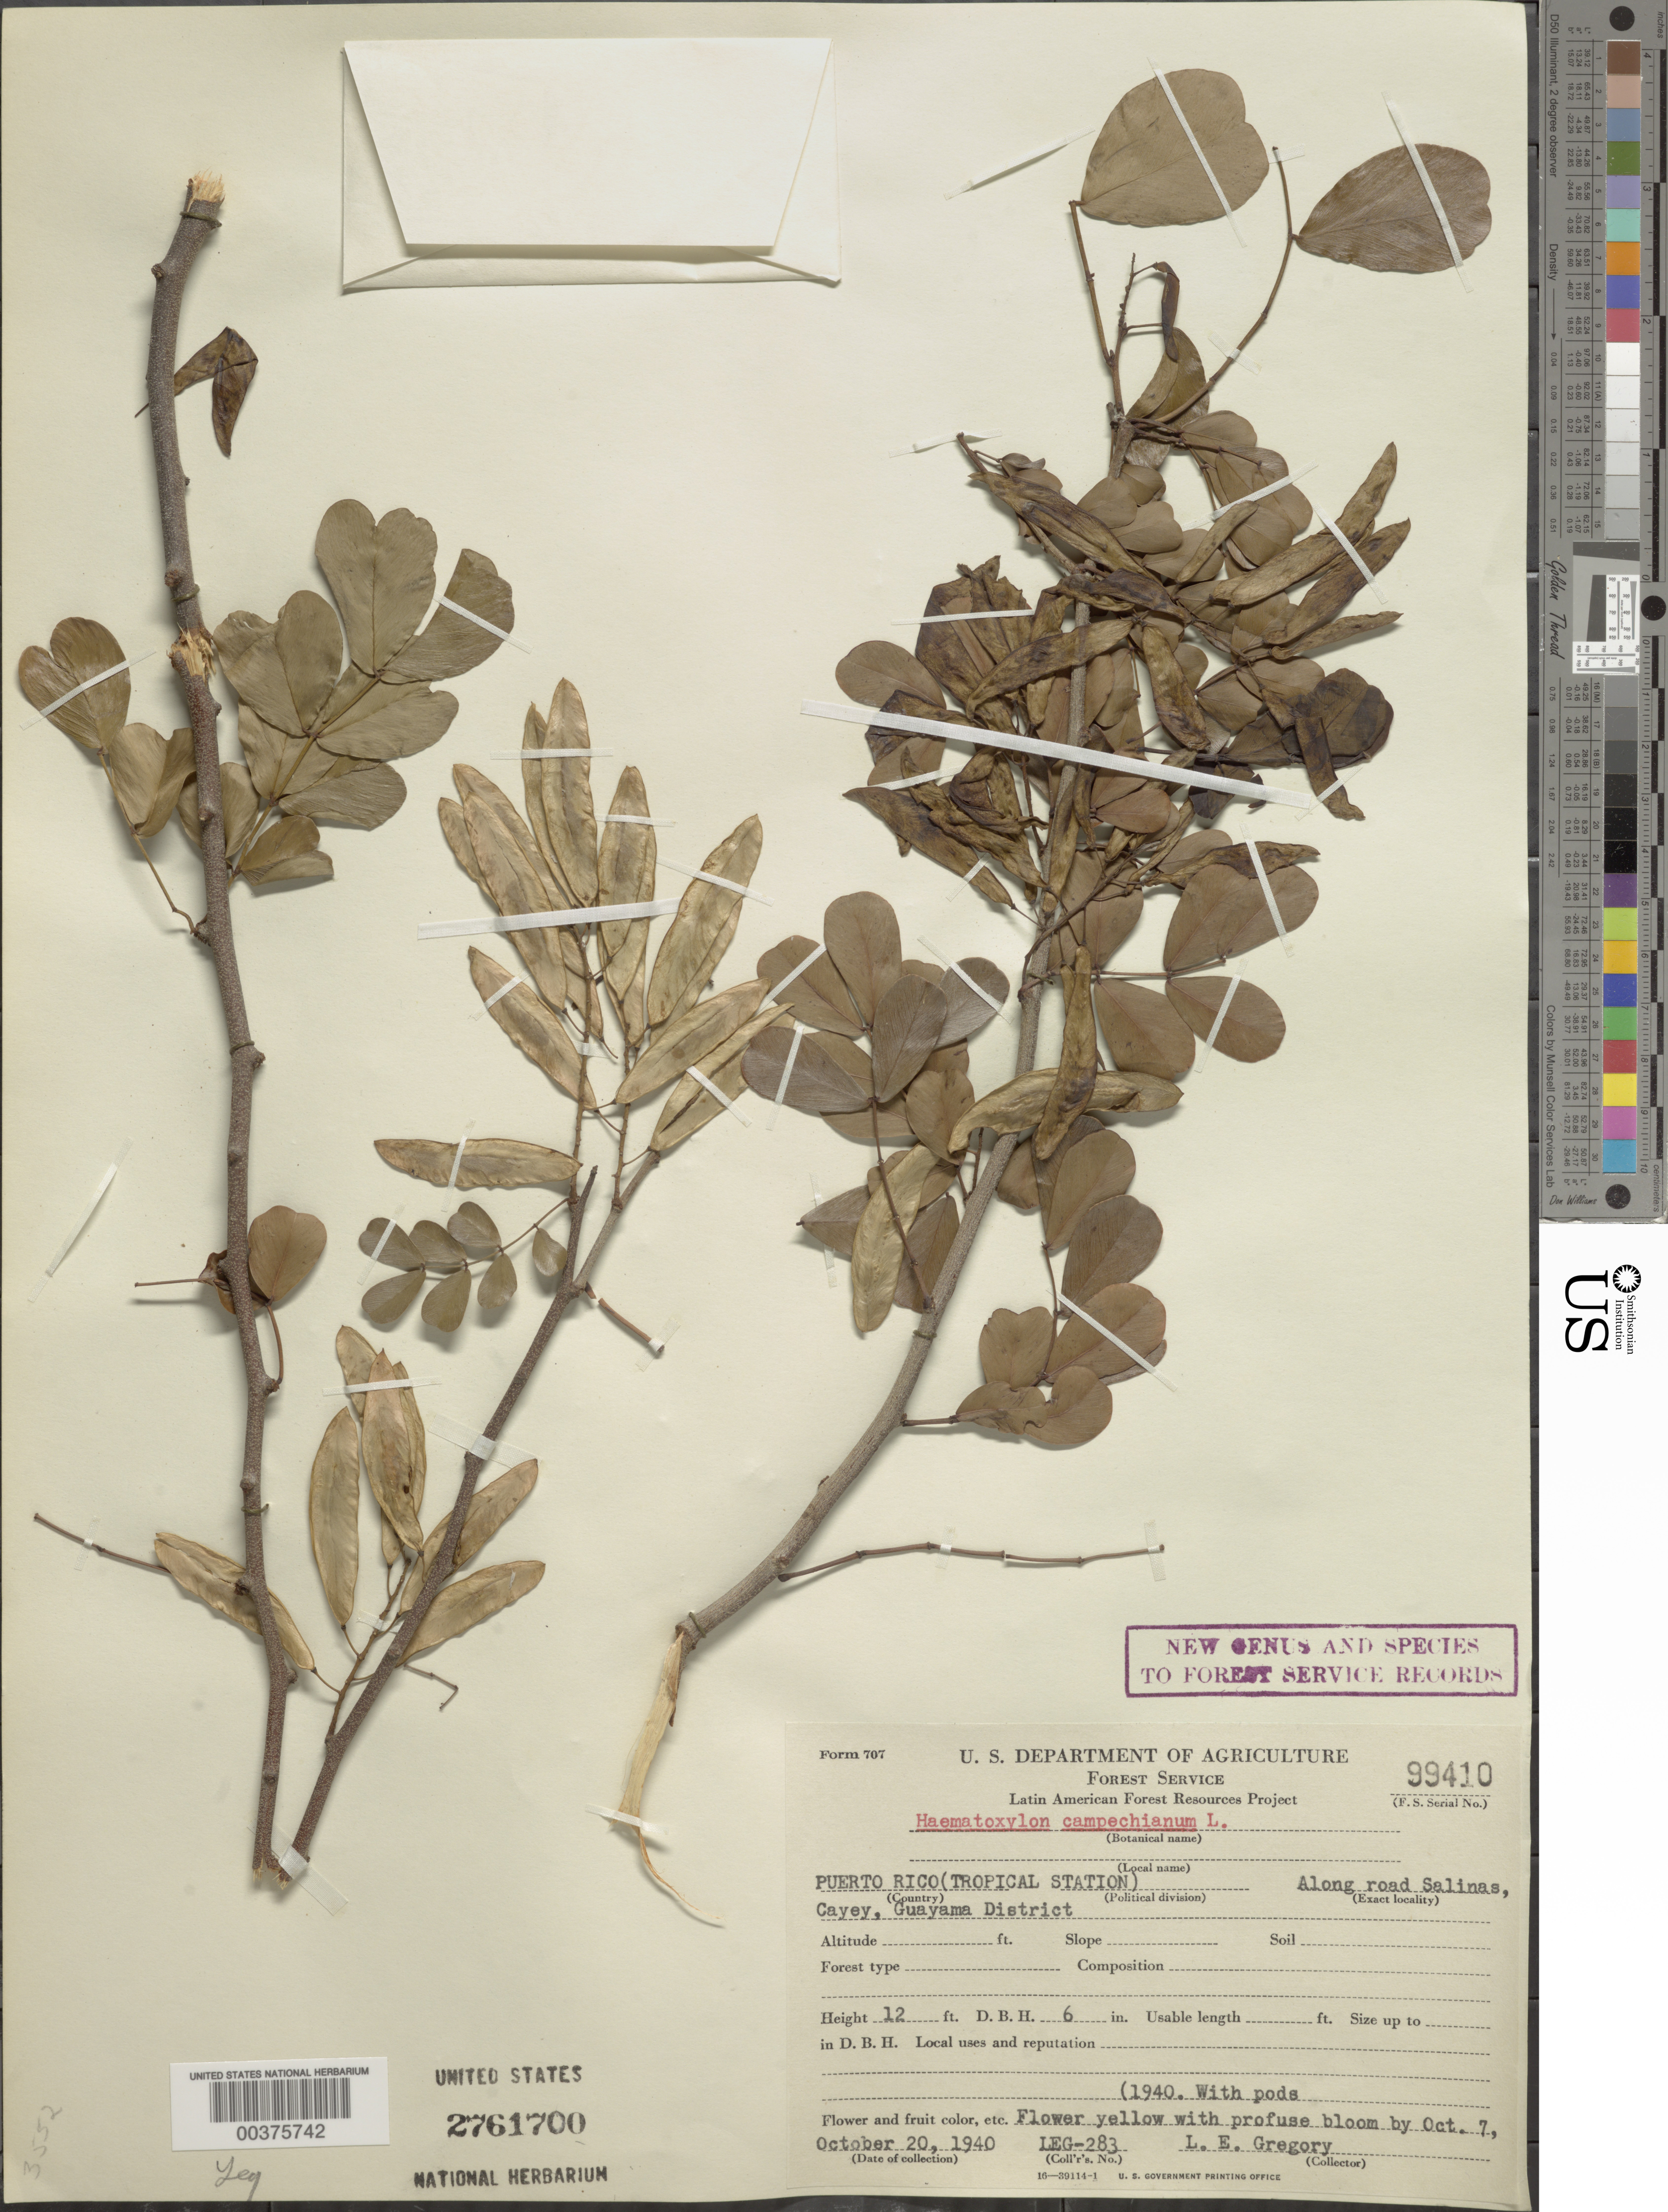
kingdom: Plantae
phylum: Tracheophyta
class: Magnoliopsida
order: Fabales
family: Fabaceae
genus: Haematoxylum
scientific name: Haematoxylum campechianum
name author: L.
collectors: L. E. Gregory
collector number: Leg-283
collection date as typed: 20 Oct 1940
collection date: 1940-10-20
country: Puerto Rico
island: Greater Antilles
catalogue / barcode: US 2761700